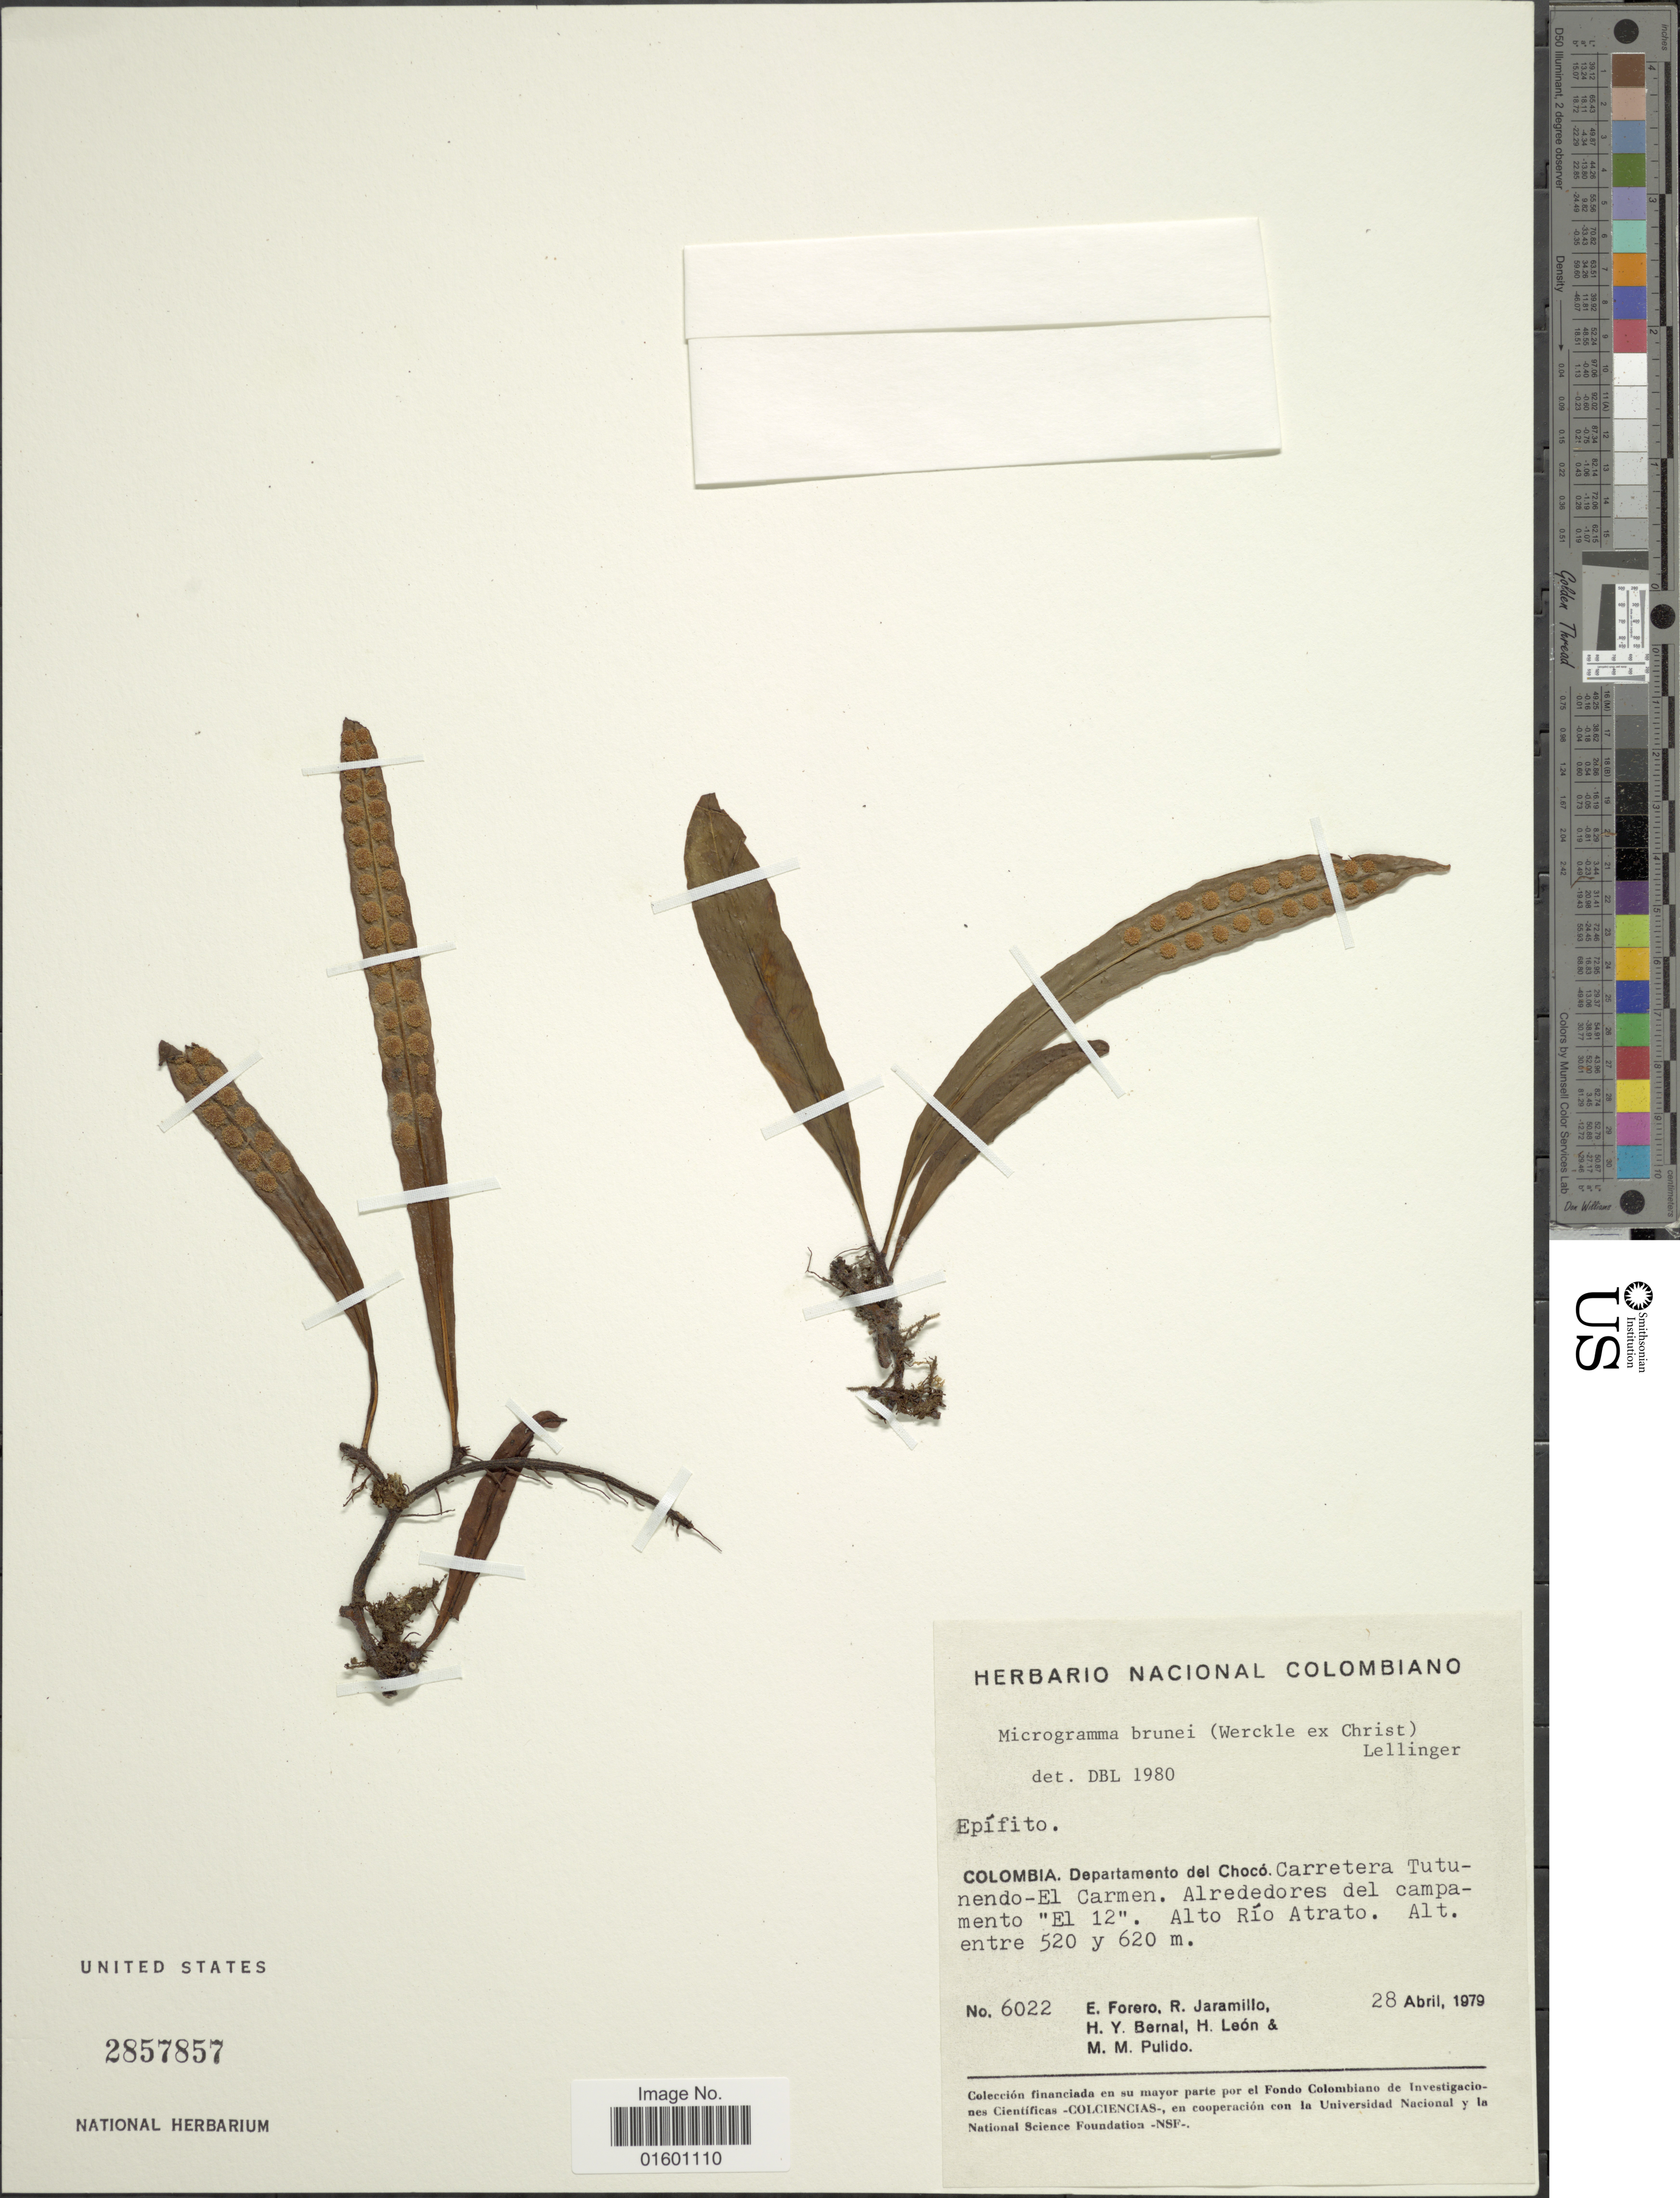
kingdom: Plantae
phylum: Tracheophyta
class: Polypodiopsida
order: Polypodiales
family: Polypodiaceae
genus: Microgramma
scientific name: Microgramma brunei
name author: (Wercklé ex Christ) Lellinger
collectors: E. Forero, R. Jaramillo, H. Y. Bernal, Henry Leon & M. Pulido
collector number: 6022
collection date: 1979-04-28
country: Colombia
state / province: Chocó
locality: Carretera Tutunendo - El Carmen. Alrededores del campamento El 12 Alto Rio Atrato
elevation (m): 520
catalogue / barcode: US 2857857